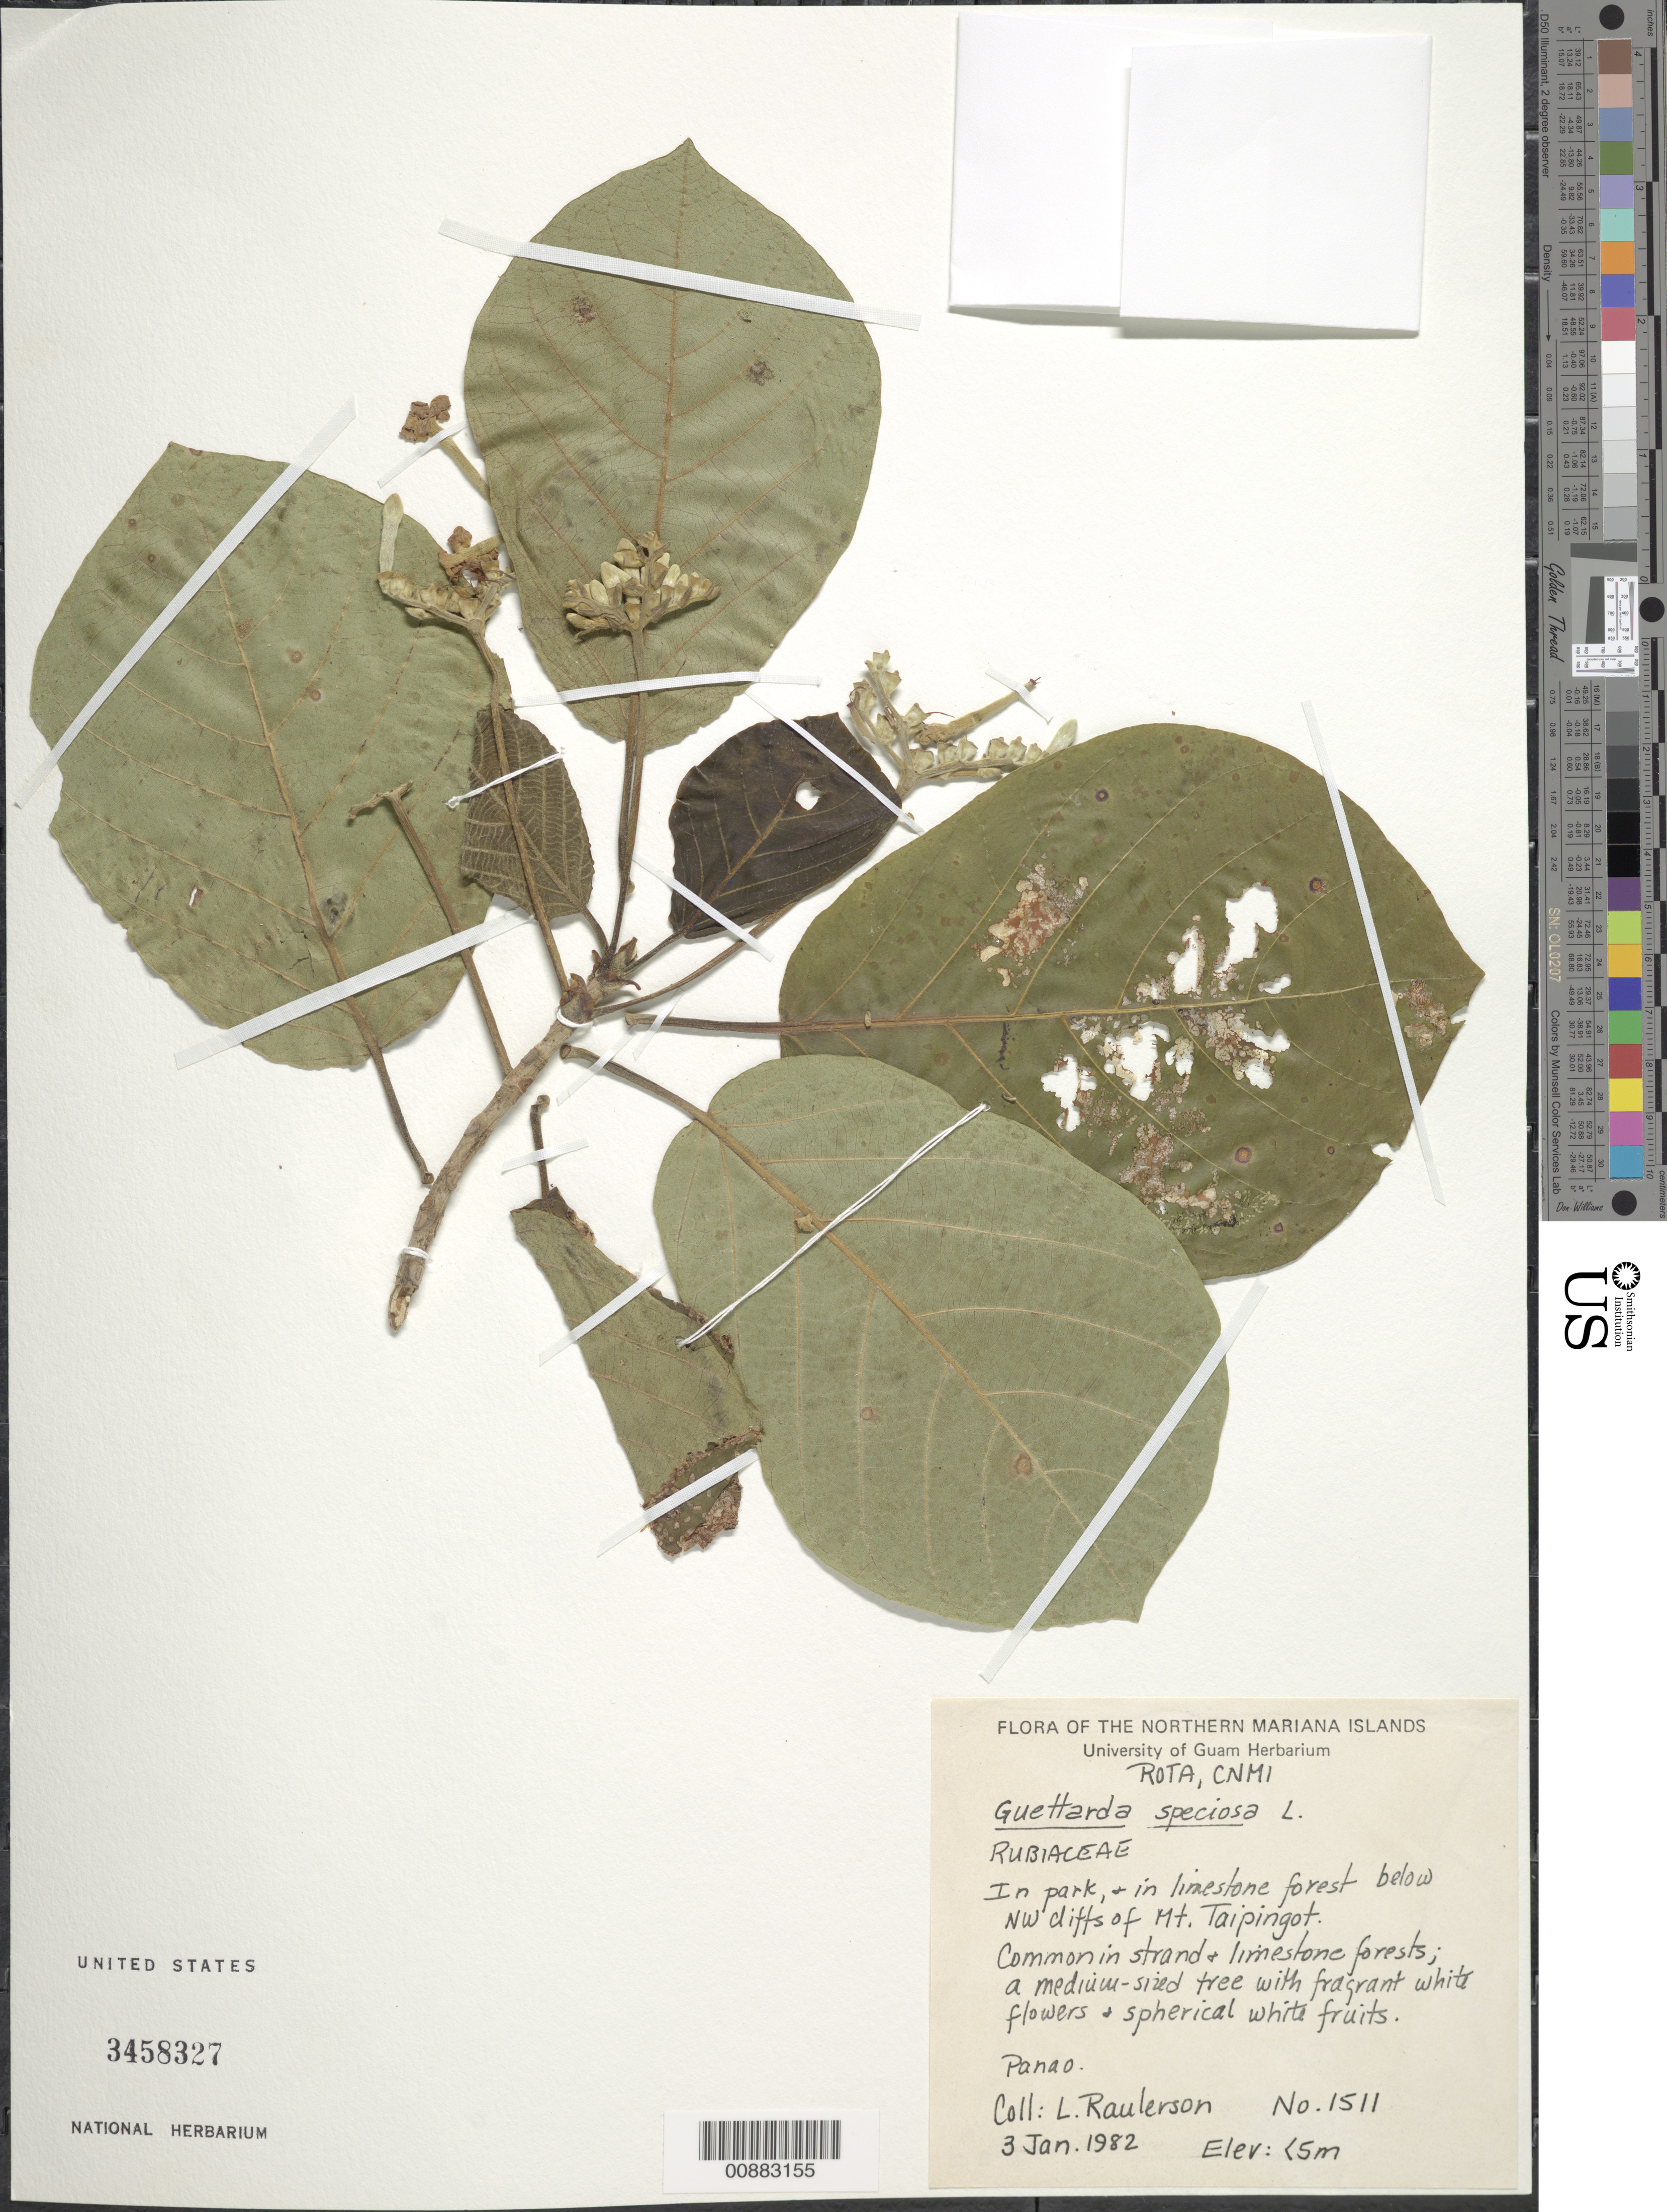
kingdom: Plantae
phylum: Tracheophyta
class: Magnoliopsida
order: Gentianales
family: Rubiaceae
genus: Guettarda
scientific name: Guettarda speciosa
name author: L.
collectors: L. Raulerson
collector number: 1511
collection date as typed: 03 Jan 1982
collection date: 1982-01-03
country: Northern Mariana Islands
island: Rota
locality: NW cliffs of Mt. Taipingot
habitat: common in strand and limestone forest;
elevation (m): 5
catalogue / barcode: US 3458327